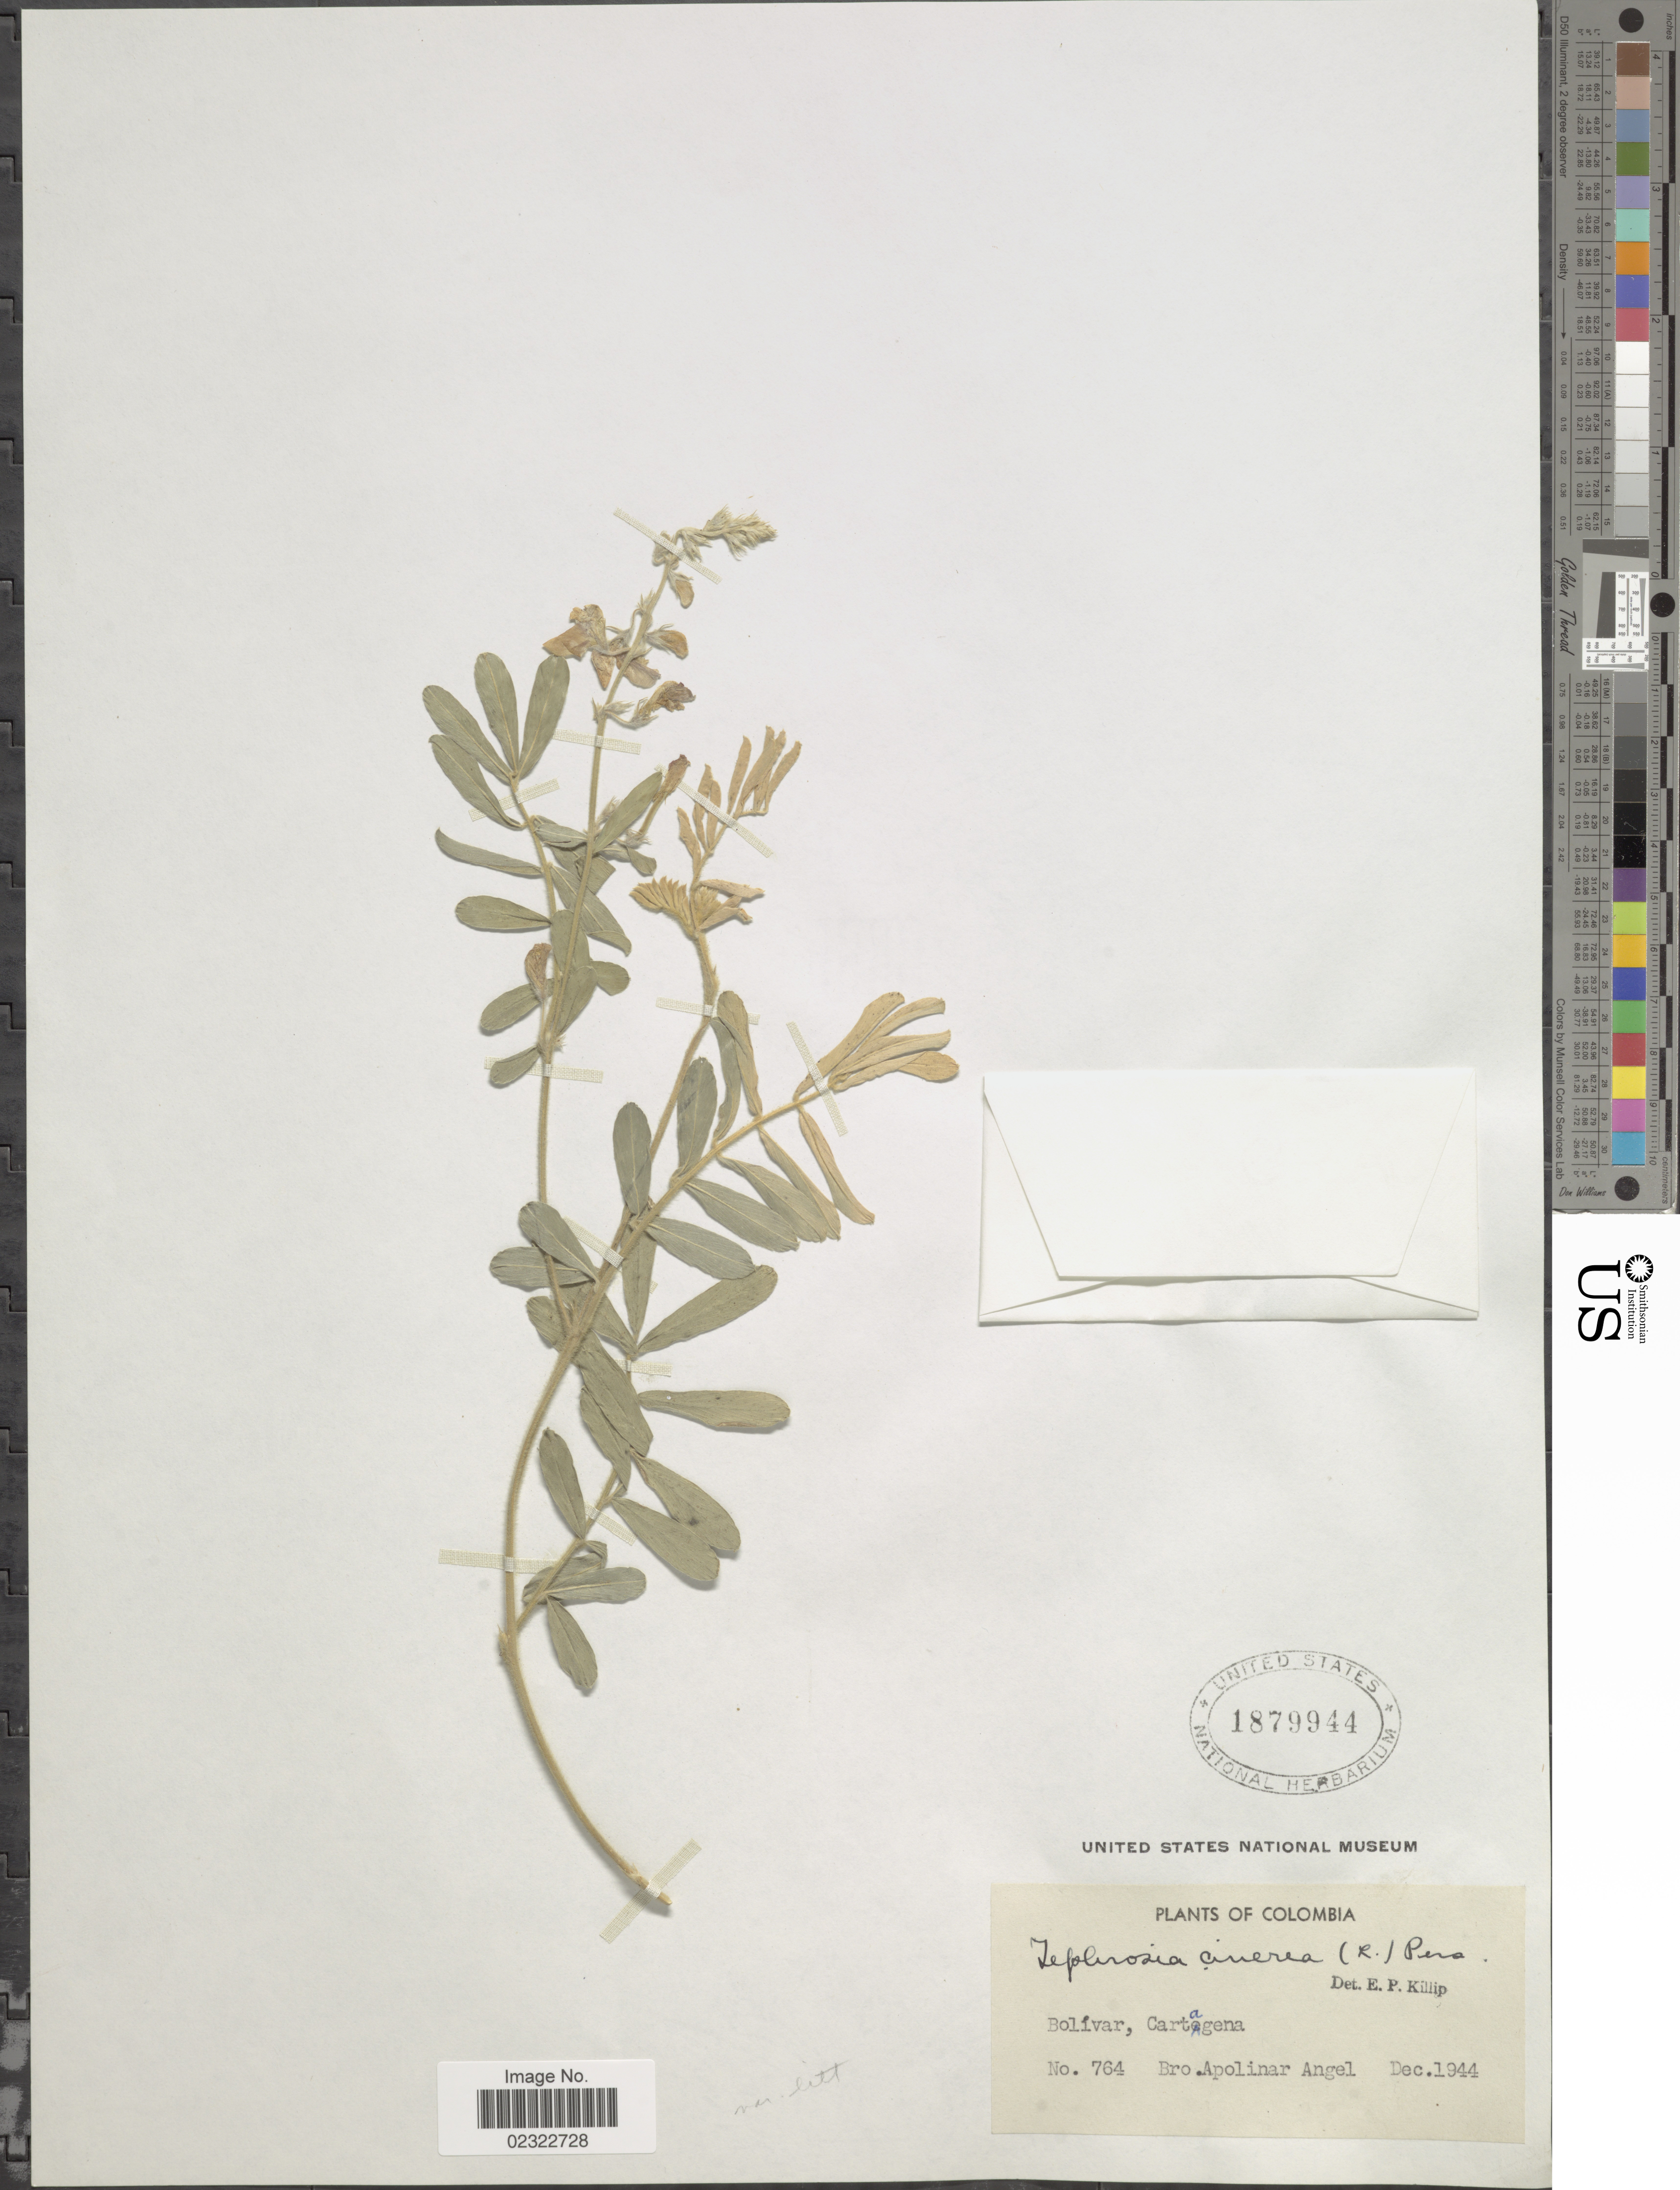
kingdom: Plantae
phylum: Tracheophyta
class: Magnoliopsida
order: Fabales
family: Fabaceae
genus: Tephrosia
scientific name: Tephrosia cinerea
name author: (L.) Pers.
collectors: Bro. Apolinar A.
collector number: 764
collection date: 1944-12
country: Colombia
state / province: Bolívar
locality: Cartagena.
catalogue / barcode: US 1879944